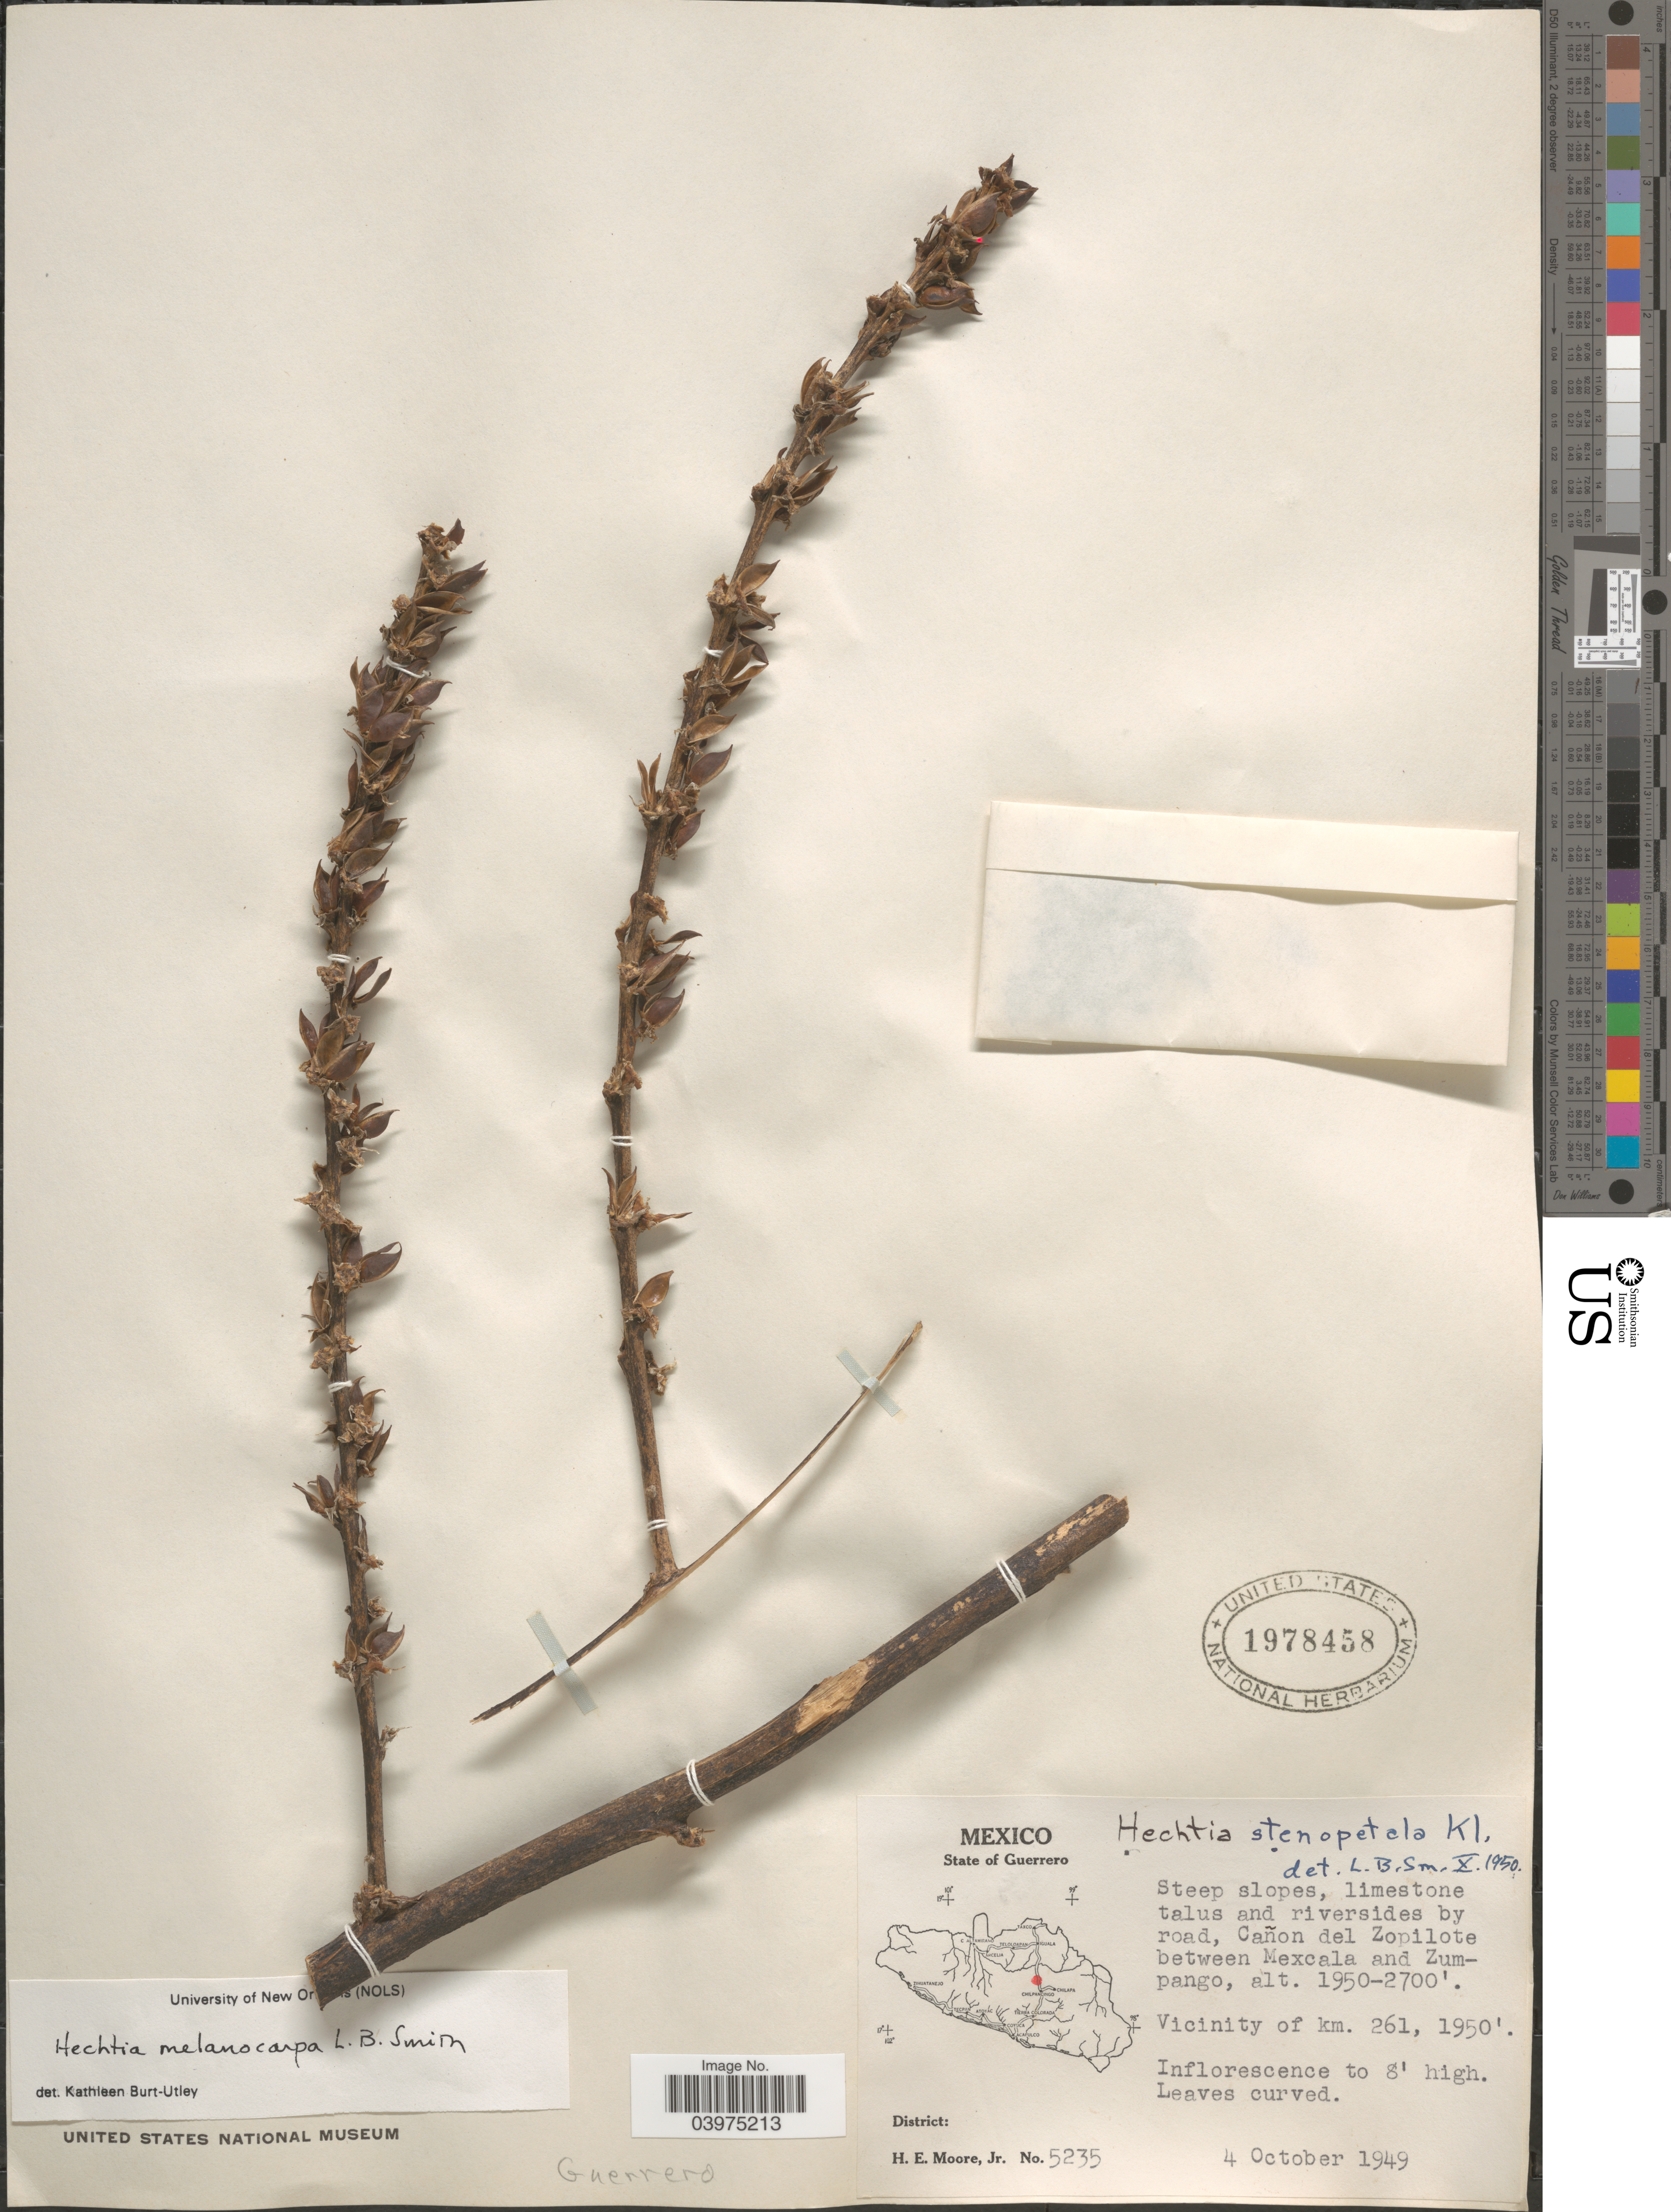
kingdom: Plantae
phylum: Tracheophyta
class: Liliopsida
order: Poales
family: Bromeliaceae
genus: Hechtia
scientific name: Hechtia melanocarpa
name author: L.B. Sm.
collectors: H. Moore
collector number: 5235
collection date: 1949-10-04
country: Mexico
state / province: Guerrero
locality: Cañon del Zopilote between Mexcala and Zumpango. Vicinity of km. 261.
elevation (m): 594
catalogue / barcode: US 1978458